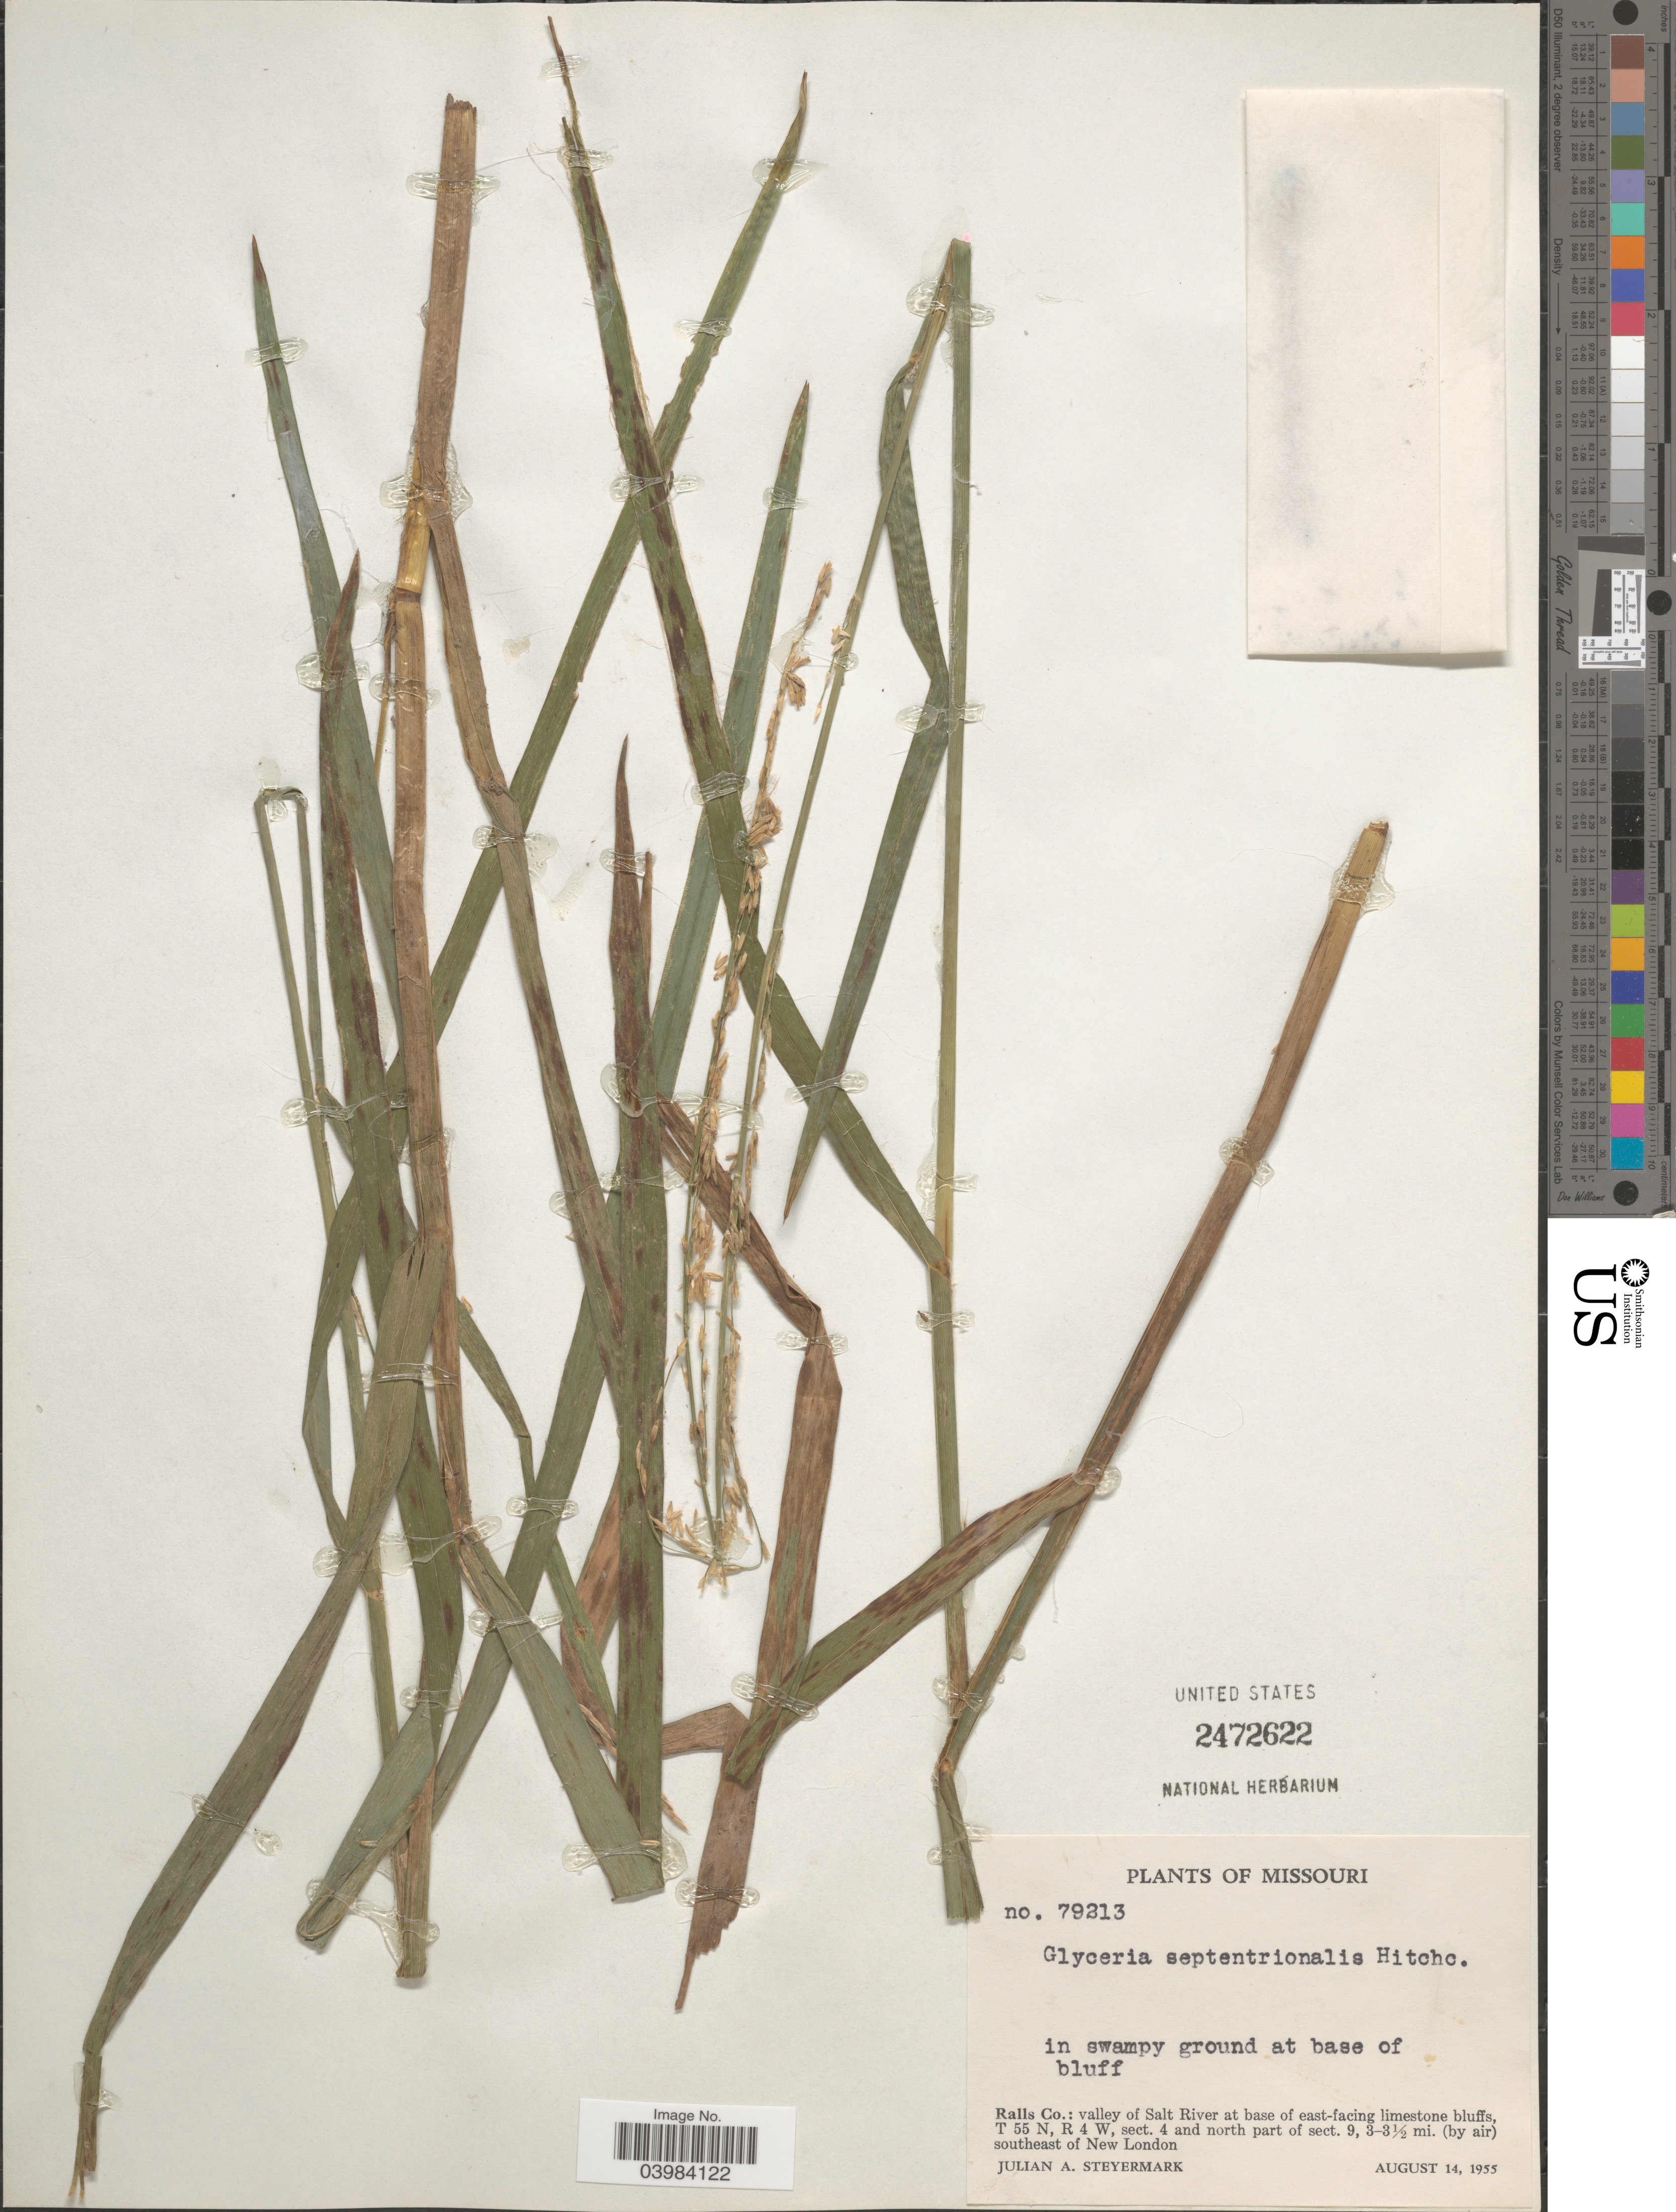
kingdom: Plantae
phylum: Tracheophyta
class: Liliopsida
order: Poales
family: Poaceae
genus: Glyceria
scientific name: Glyceria septentrionalis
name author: Hitchc.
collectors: J. Steyermark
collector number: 79213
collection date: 1955-08-14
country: United States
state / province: Missouri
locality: Ralls Co.: valley of Salt River at base of east-facing limestone bluffs, T 55 N, R 4 W, sect. 4 and north part of sect. 9, 3-3½ mi. (by air) southeast of New London.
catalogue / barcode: US 2472622